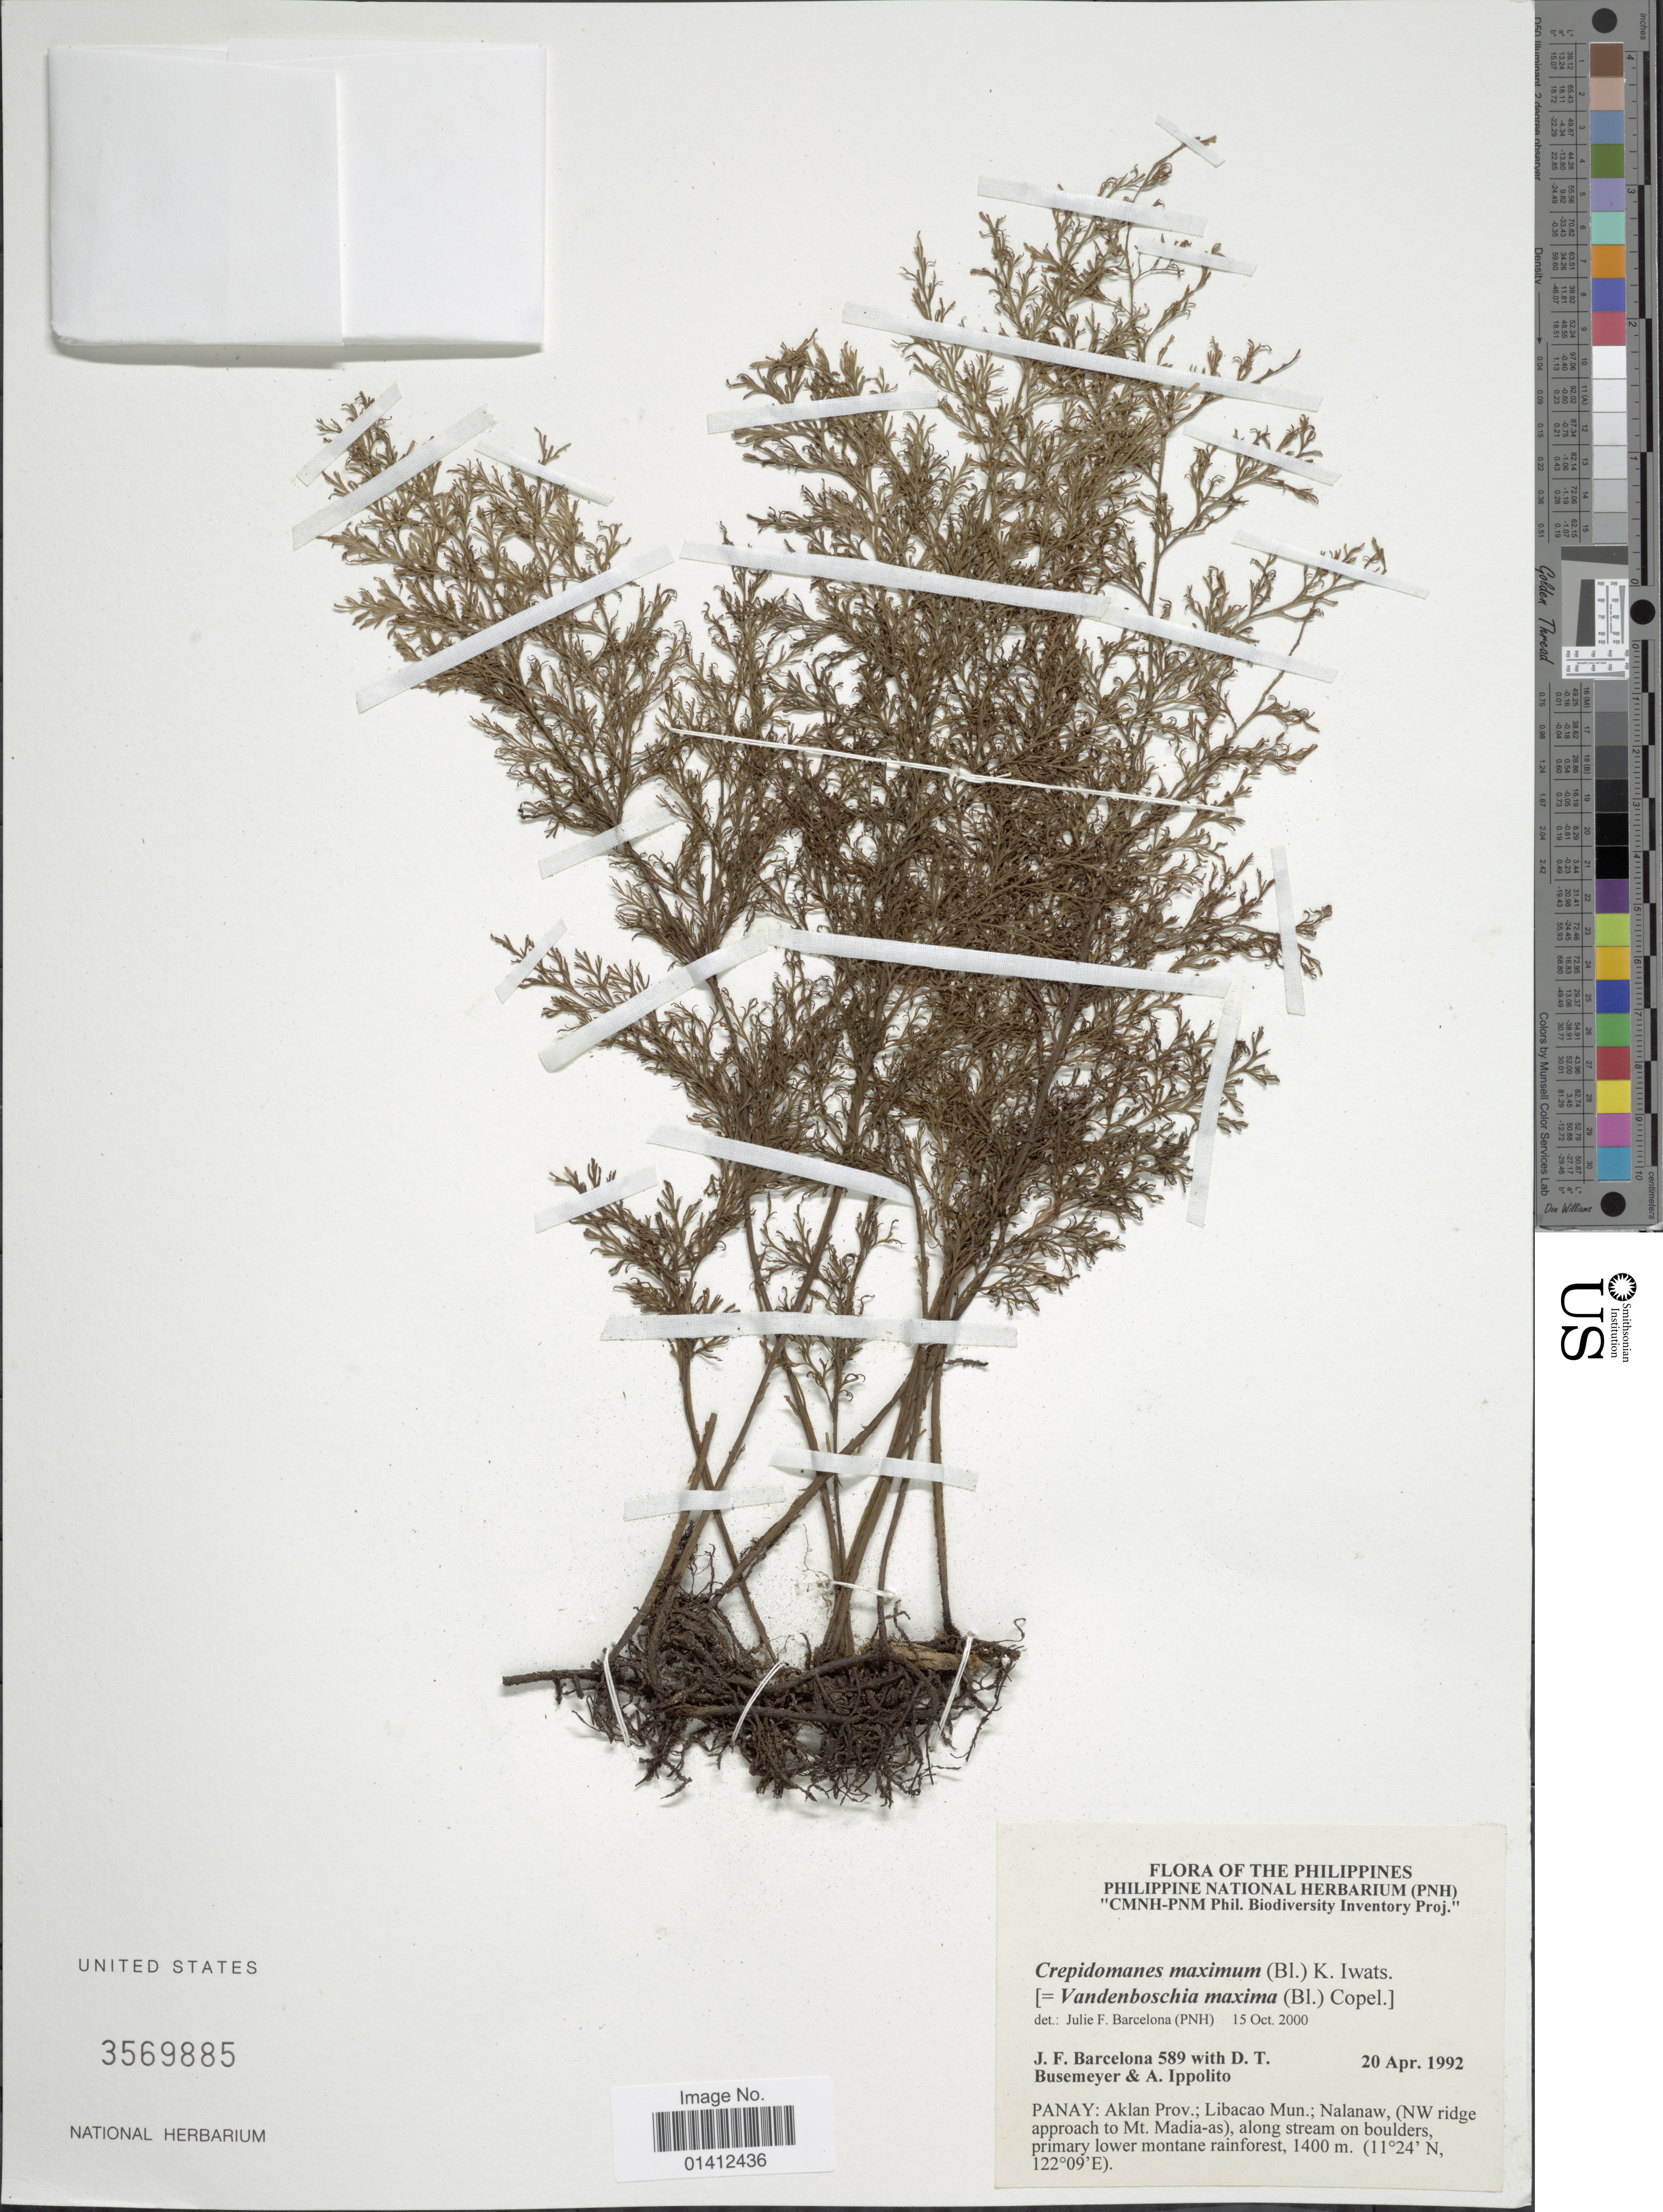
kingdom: Plantae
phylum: Tracheophyta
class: Polypodiopsida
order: Hymenophyllales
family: Hymenophyllaceae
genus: Vandenboschia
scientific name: Vandenboschia maxima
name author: (Blume) Copel.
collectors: J. F. Barcelona, D. Busemeyer & A. Ippolito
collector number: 589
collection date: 1992-04-20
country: Philippines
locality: Panay: Aklan Prov. Libacao Mun; Nalanaw, (NW ridge approach to Mt Madia-as), along stream on boulders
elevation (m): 1400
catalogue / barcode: US 3569885